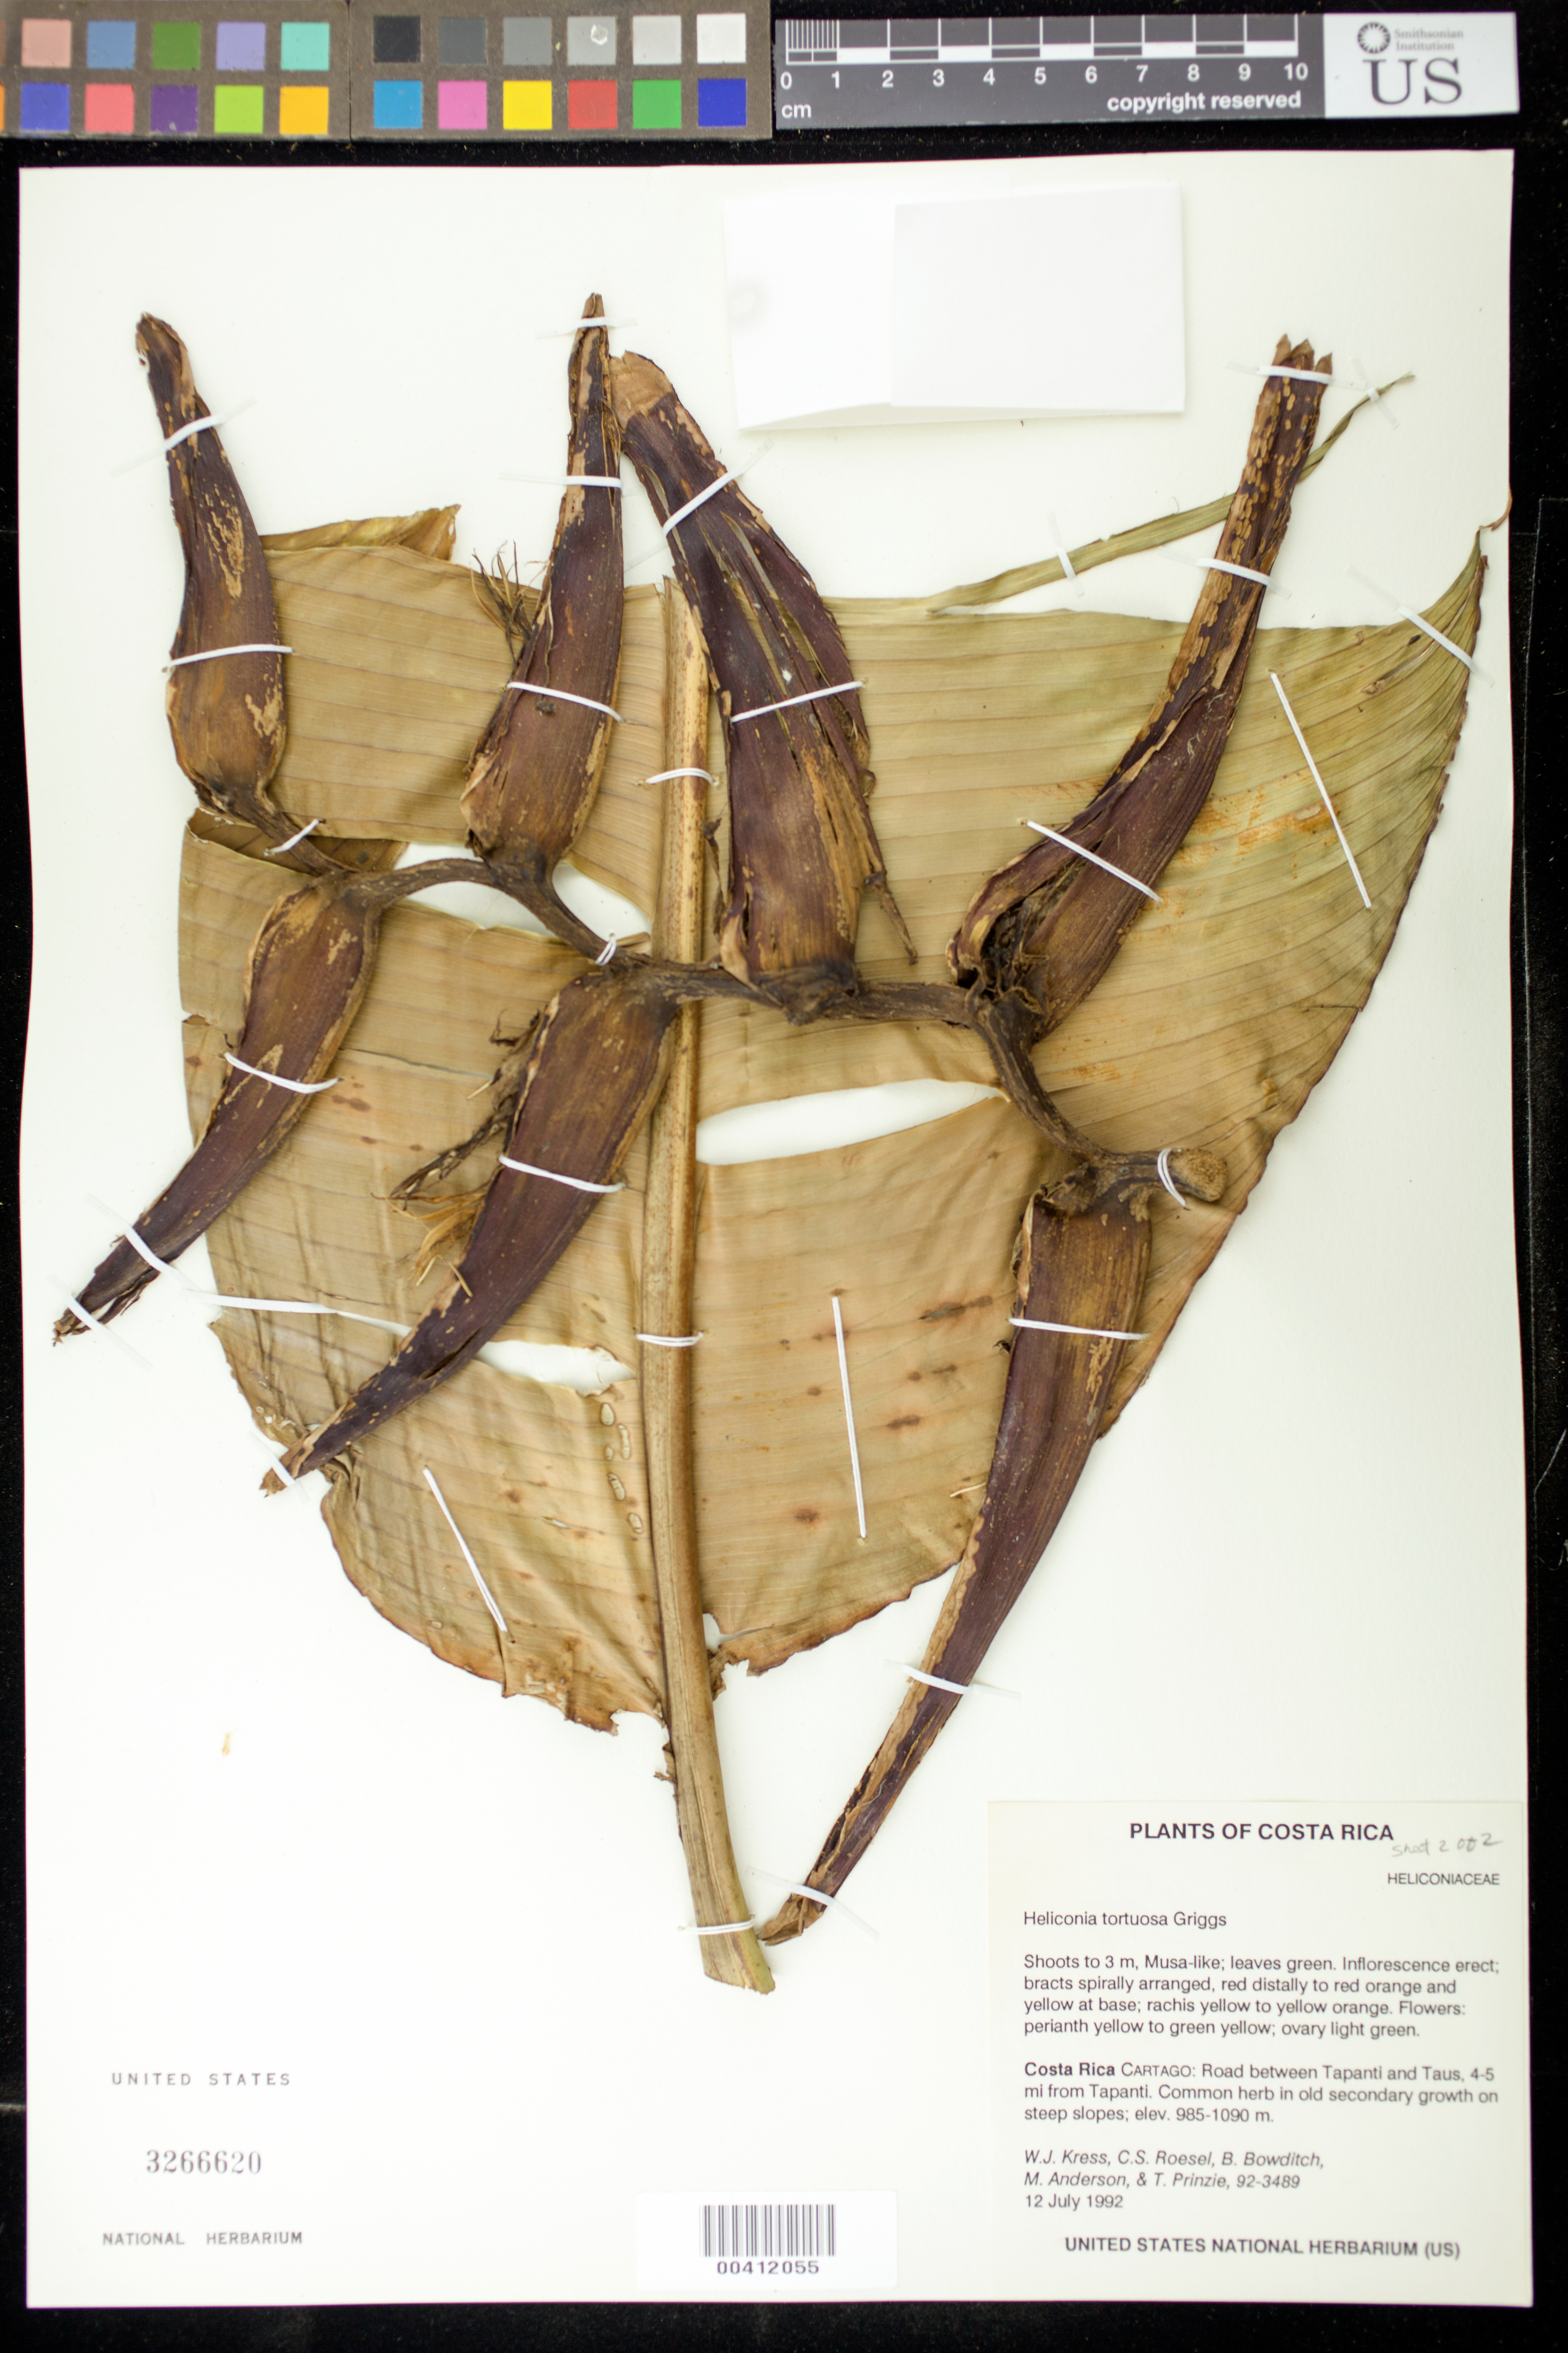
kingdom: Plantae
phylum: Tracheophyta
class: Liliopsida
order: Zingiberales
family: Heliconiaceae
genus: Heliconia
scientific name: Heliconia tortuosa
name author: R.F. Griggs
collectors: W. J. Kress, C. S. Roesel, B. Bowditch, M. Anderson & T. Prinzie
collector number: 92-3489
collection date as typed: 12 Jul 1992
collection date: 1992-07-12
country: Costa Rica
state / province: Cartago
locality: Rd between Tapanti and Taus, 4-5 mi. from Tapanti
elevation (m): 985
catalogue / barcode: US 3266620